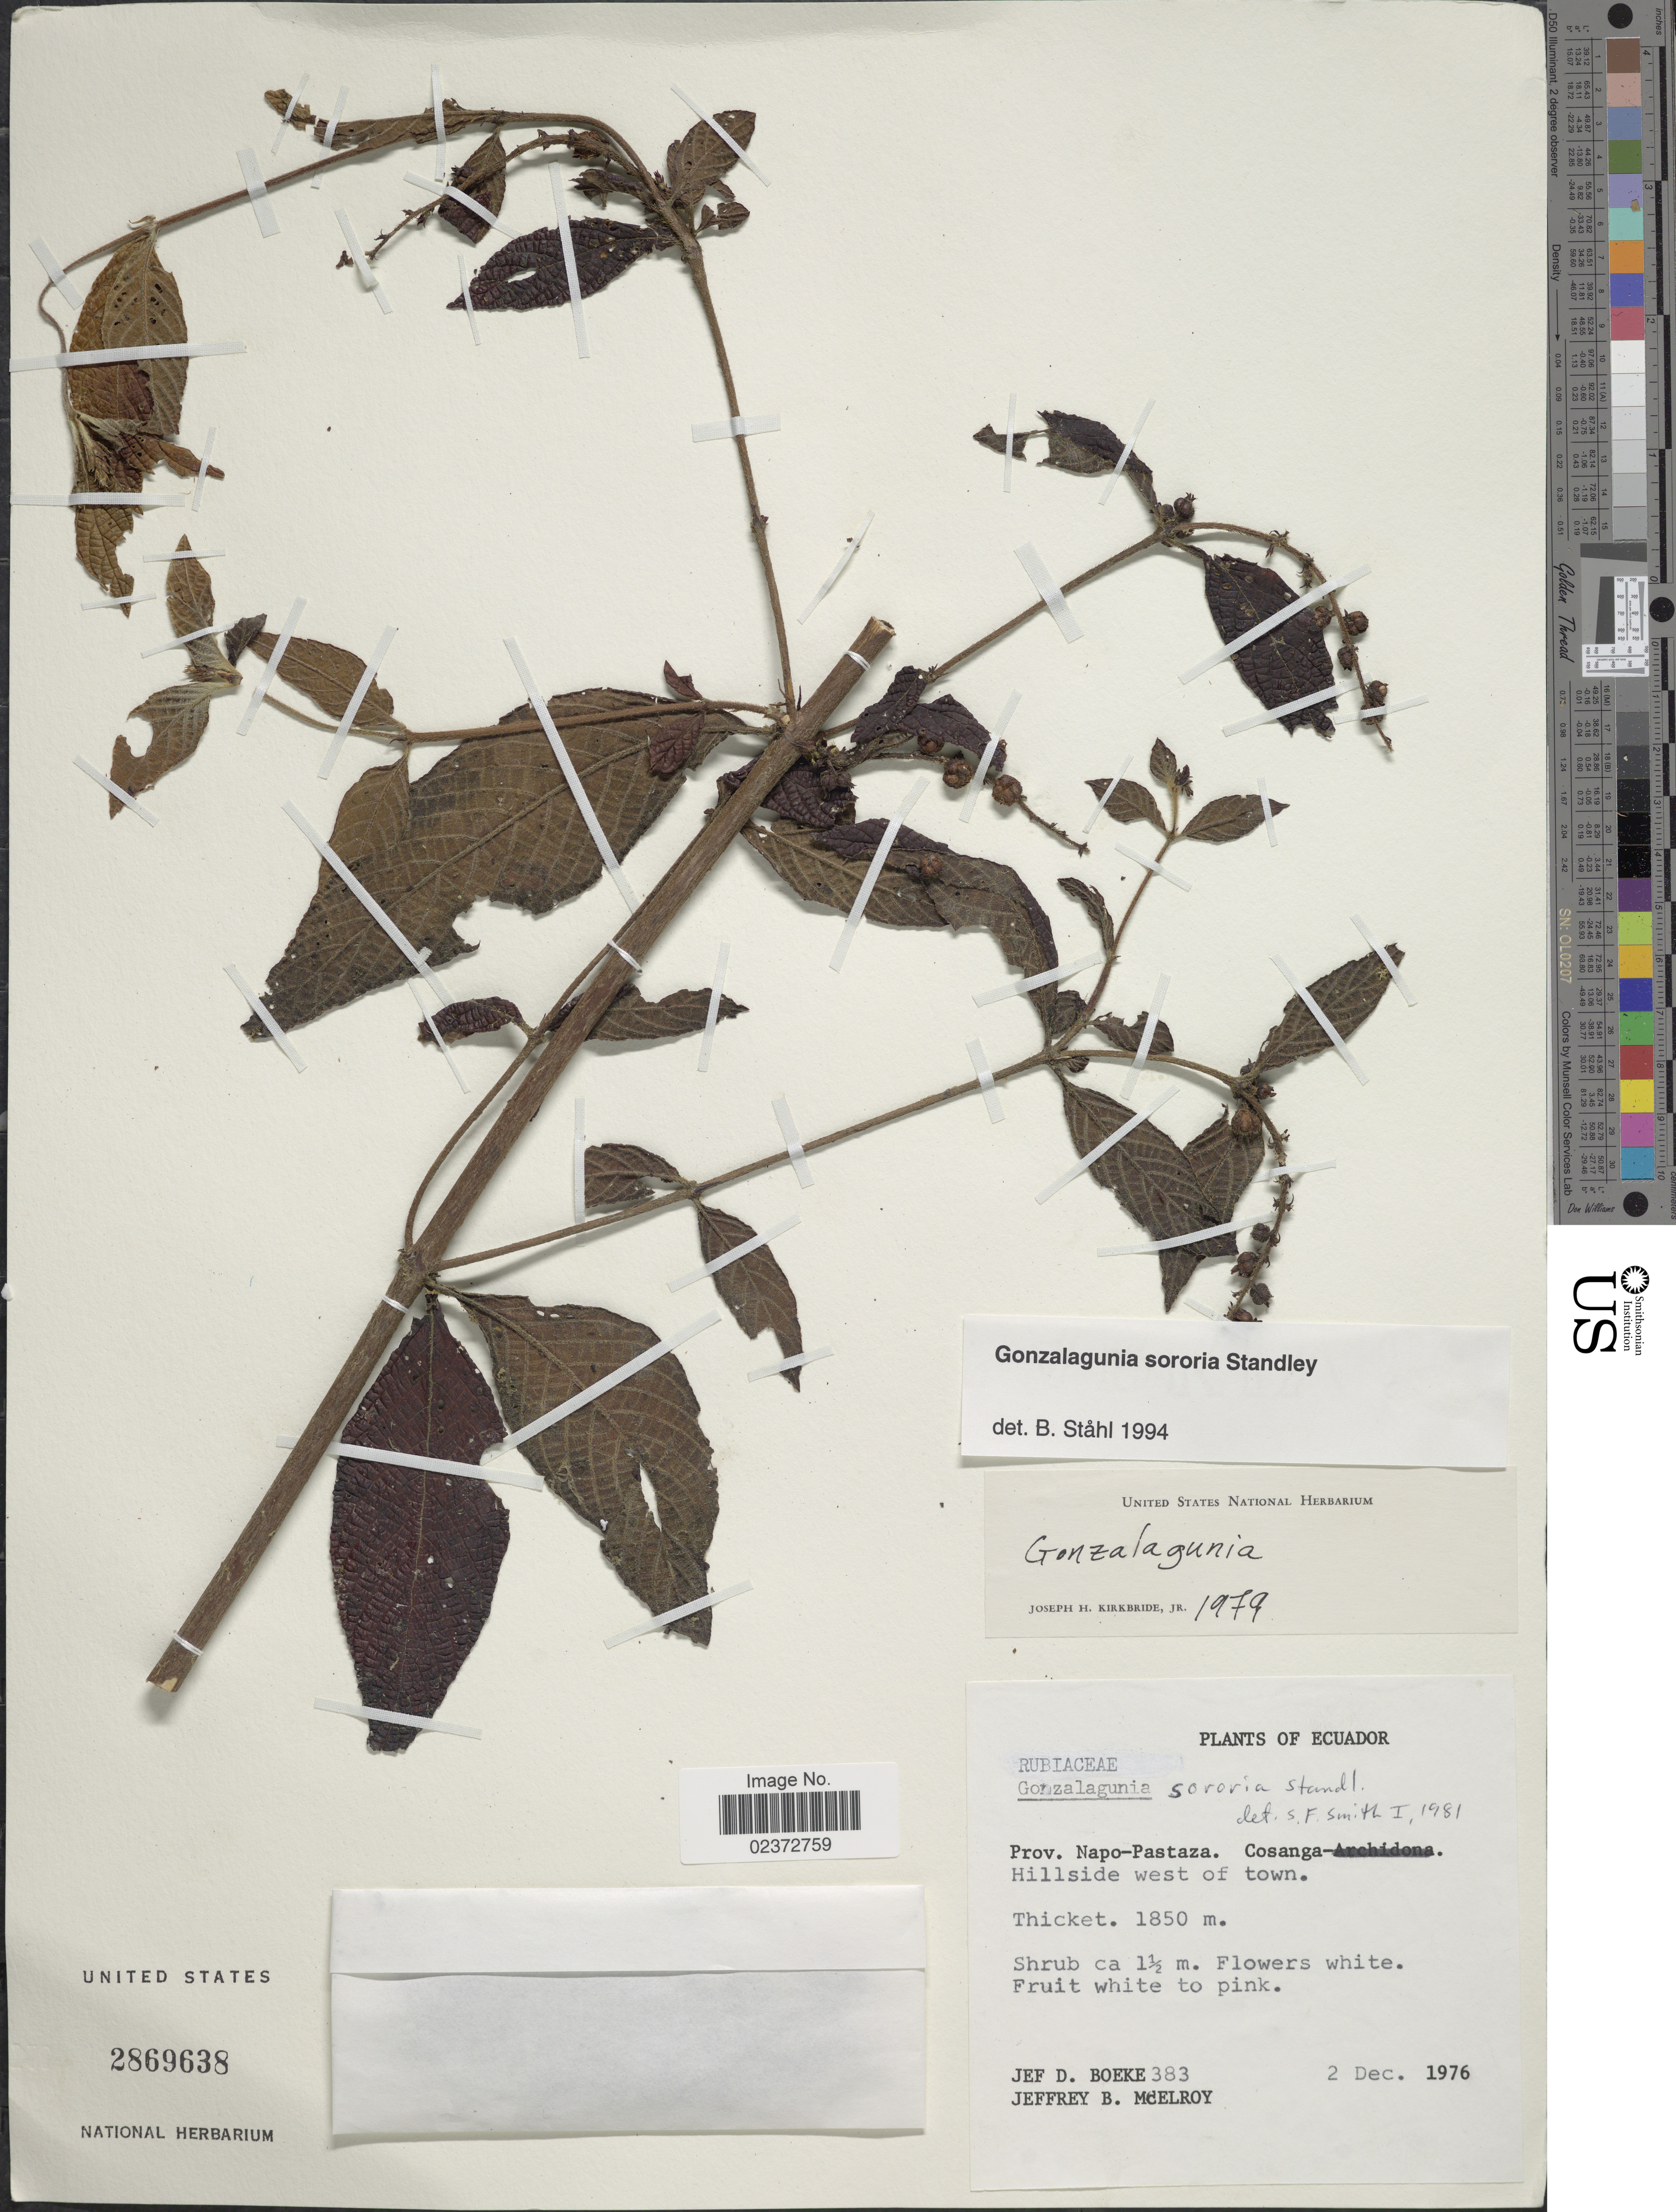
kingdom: Plantae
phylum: Tracheophyta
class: Magnoliopsida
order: Gentianales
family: Rubiaceae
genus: Gonzalagunia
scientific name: Gonzalagunia sororia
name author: Standl.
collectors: J. Boeke & J. B. McElroy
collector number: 383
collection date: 1976-12-02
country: Ecuador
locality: Prov. Napo-Pastaza. Cosanga. Hillside west of town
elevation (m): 1850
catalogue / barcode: US 2869638